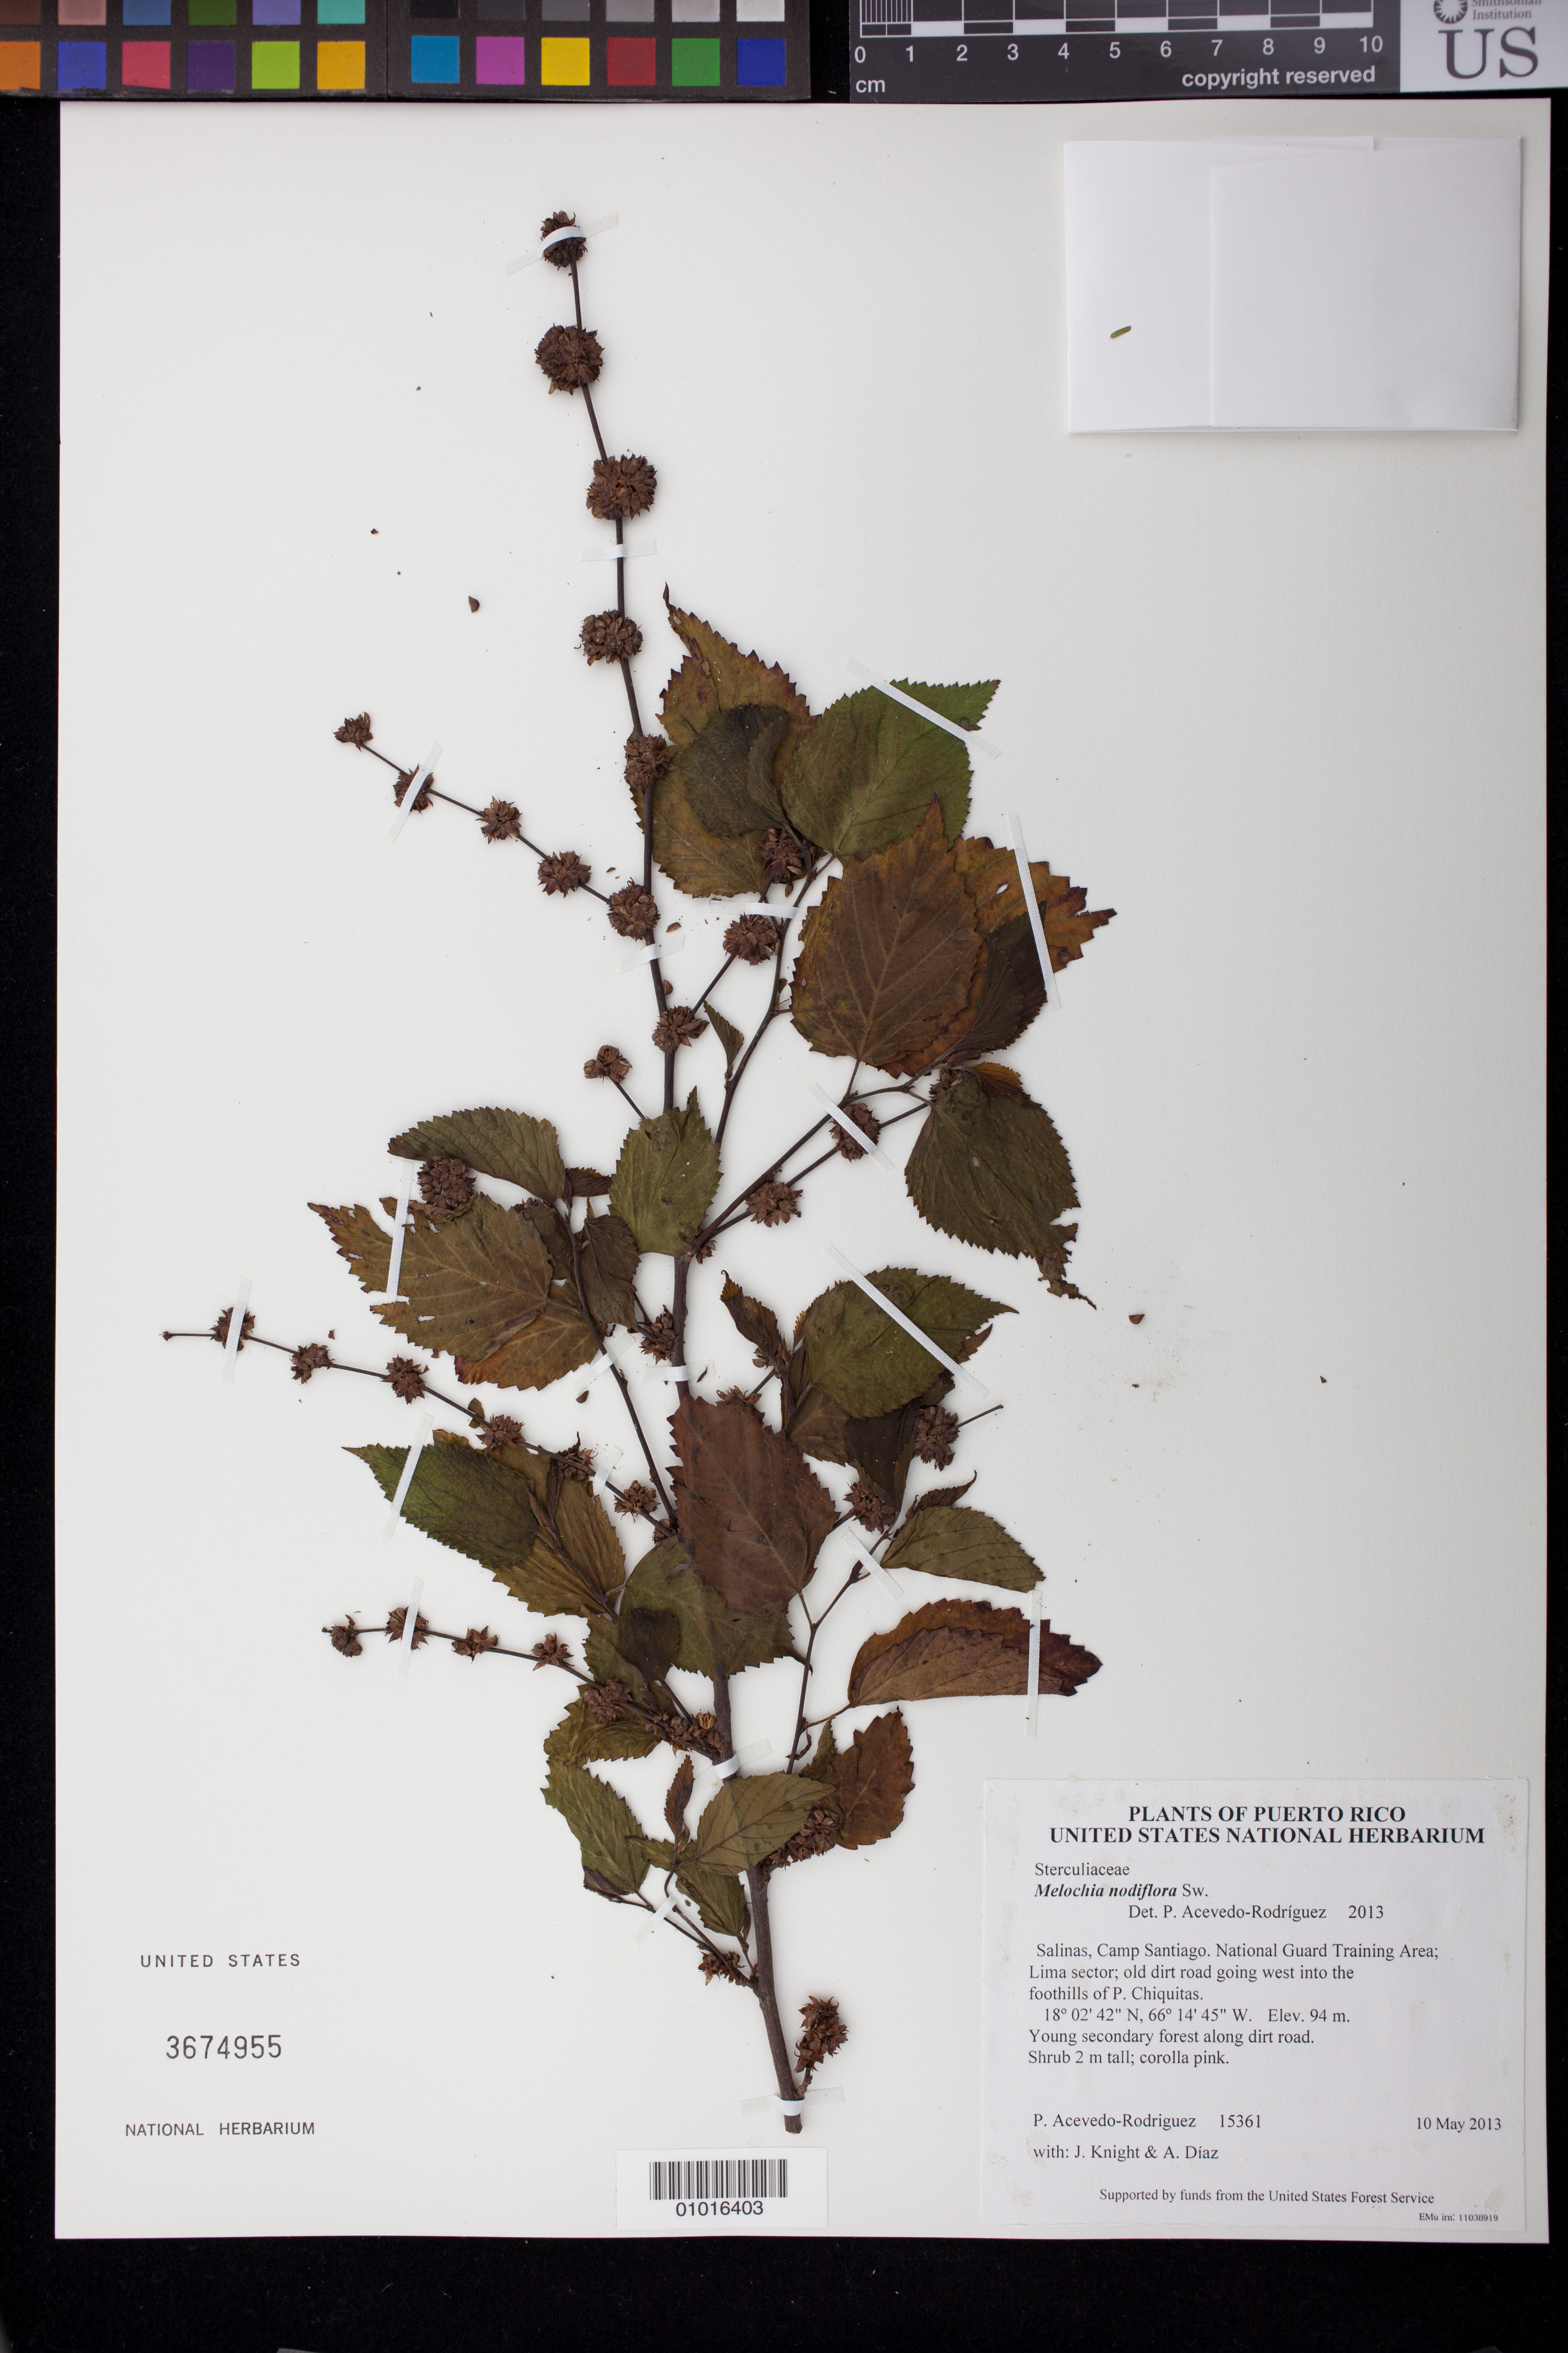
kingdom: Plantae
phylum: Tracheophyta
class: Magnoliopsida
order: Malvales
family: Malvaceae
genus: Melochia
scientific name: Melochia nodiflora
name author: Sw.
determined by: Acevedo-Rodríguez, P., (BOT), Smithsonian Institution - National Museum of Natural History (UNITED STATES)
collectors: P. Acevedo-Rodr., J. Knight & A. Díaz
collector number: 15361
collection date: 2013-05-10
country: Puerto Rico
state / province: Salinas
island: Puerto Rico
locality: Camp Santiago. National Guard Training Area; Lima sector; old dirt road going west into the foothills of P. Chiquitas.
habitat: Young secondary forest along dirt road.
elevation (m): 94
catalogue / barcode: US 3674955